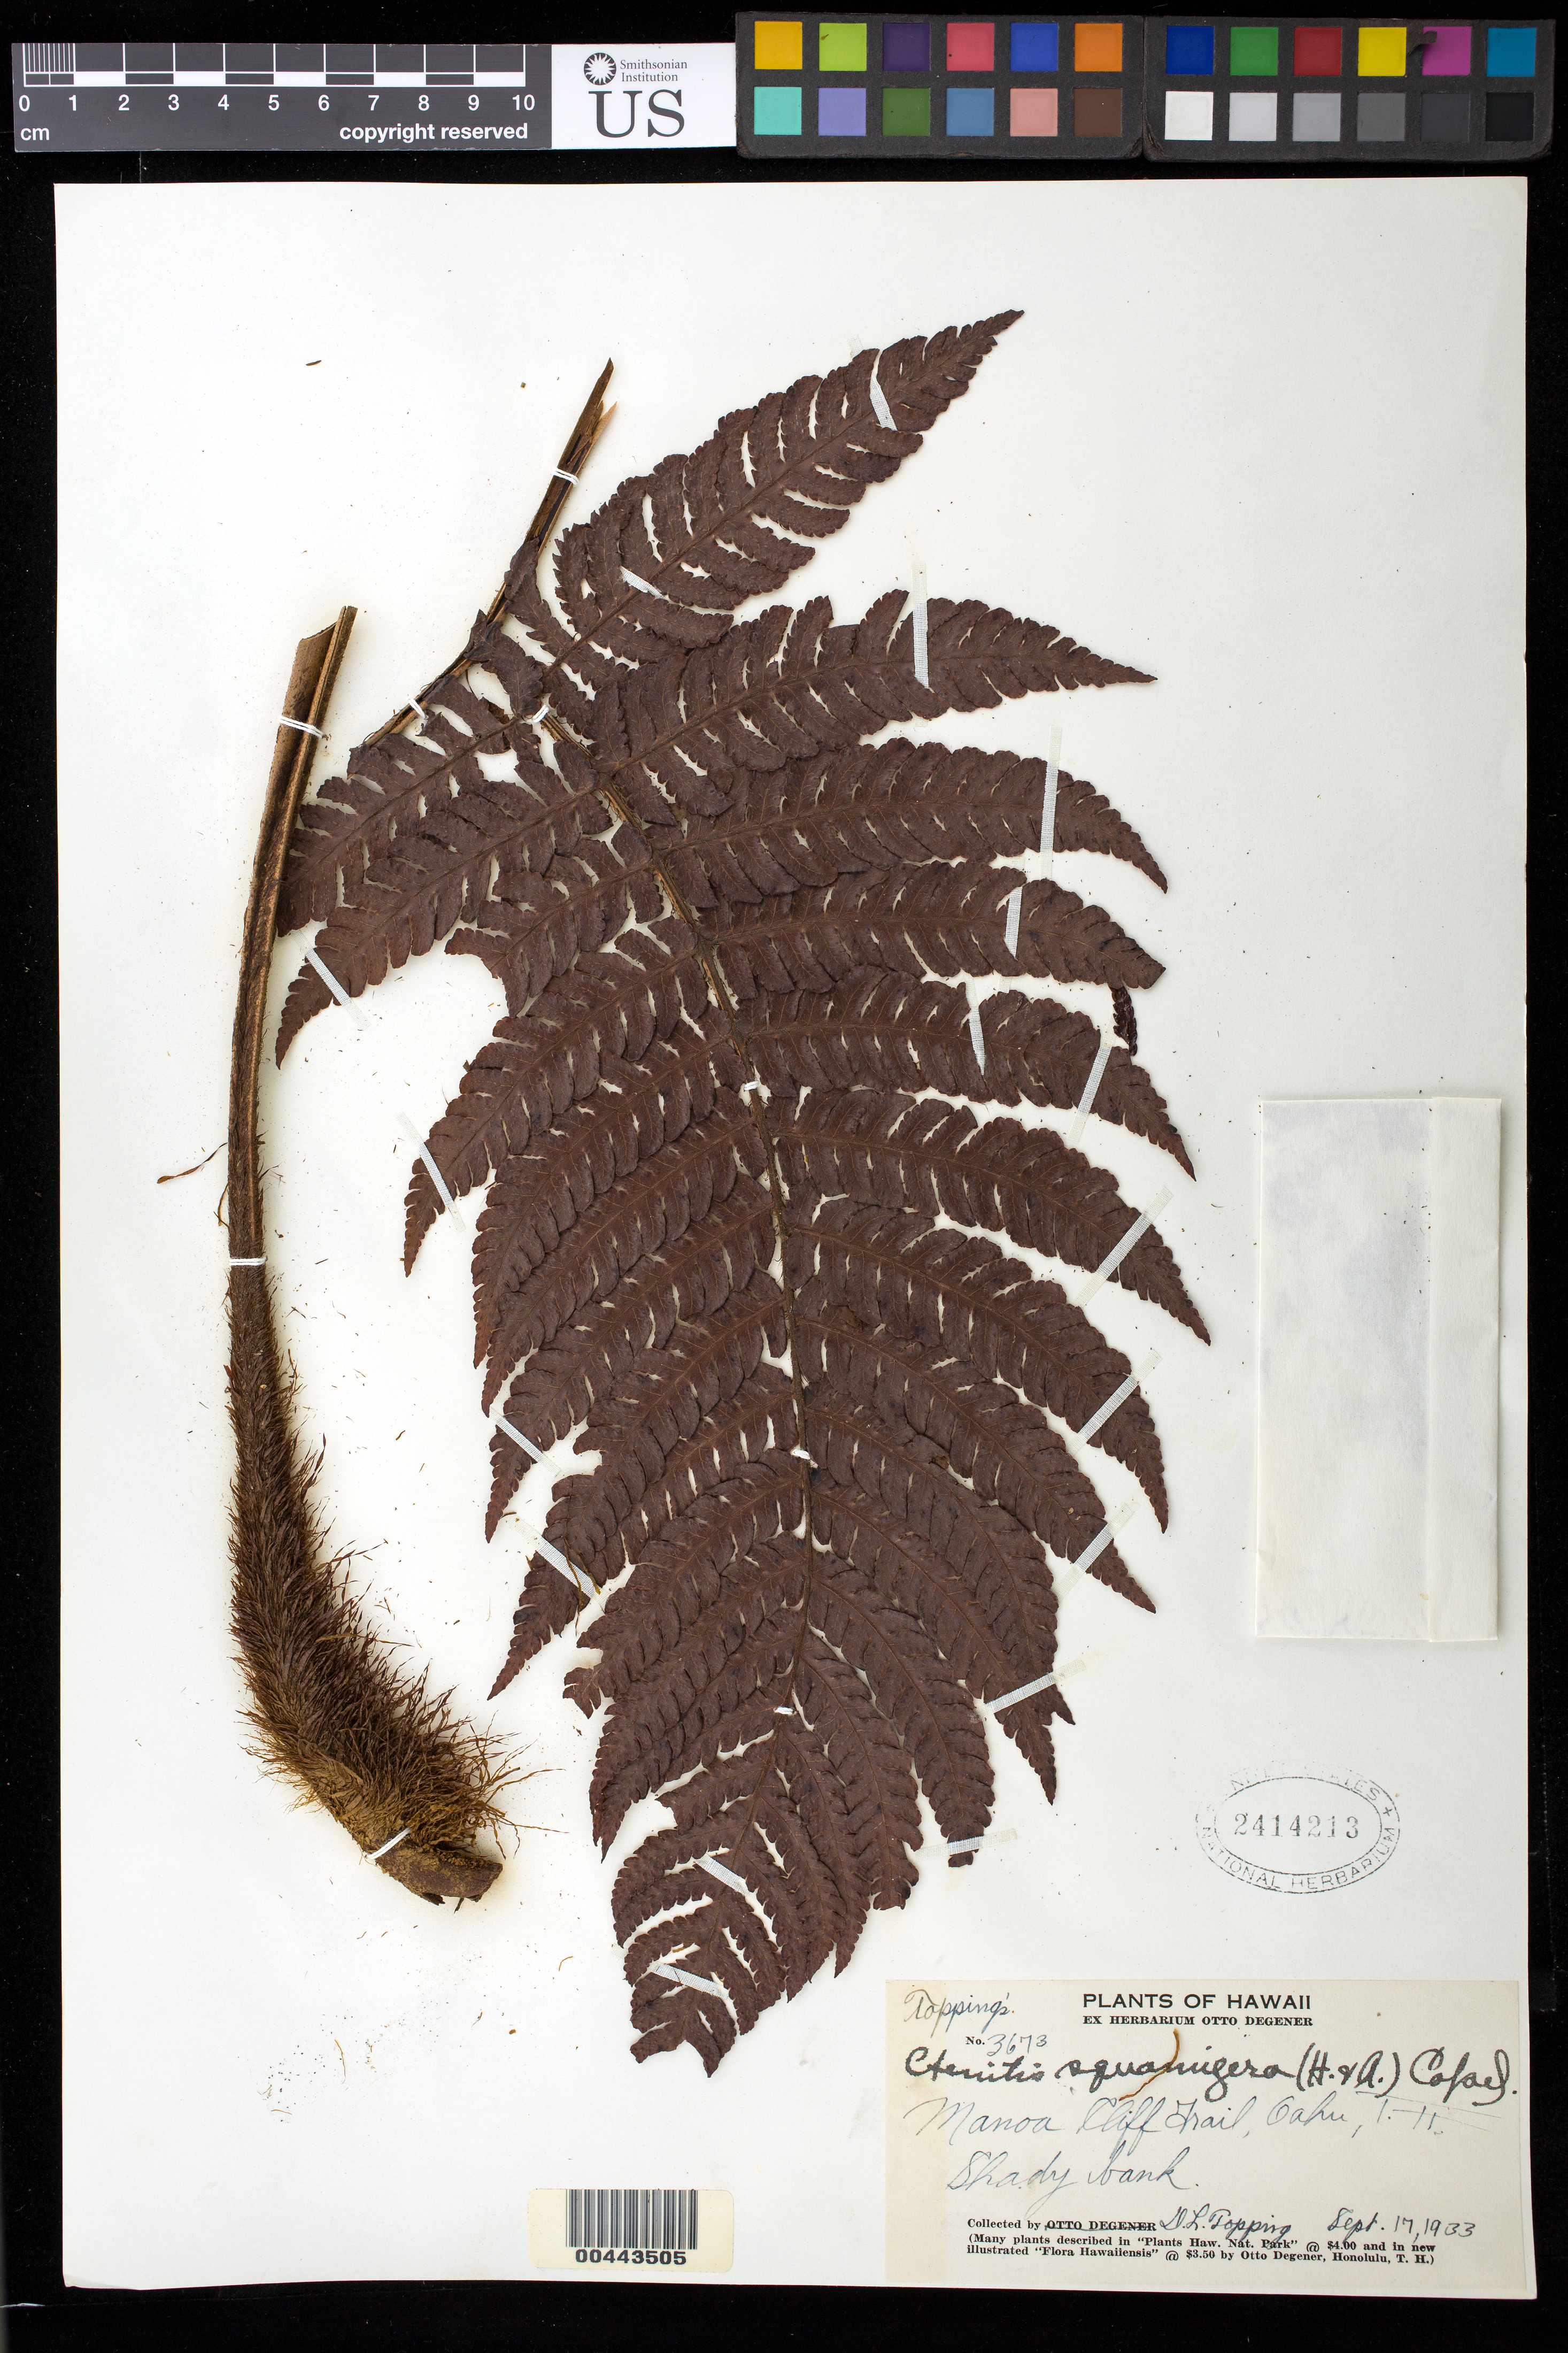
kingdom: Plantae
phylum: Tracheophyta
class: Polypodiopsida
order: Polypodiales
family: Dryopteridaceae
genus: Ctenitis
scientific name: Ctenitis squamigera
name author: (Hook. & Arn.) Copel.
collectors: D. L. Topping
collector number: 3673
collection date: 1933-09-17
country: United States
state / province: Hawaii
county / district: Honolulu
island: Oahu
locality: Manoa Cliff Trail, T.H., Oahu, T. H., shady bank.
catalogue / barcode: US 2414213